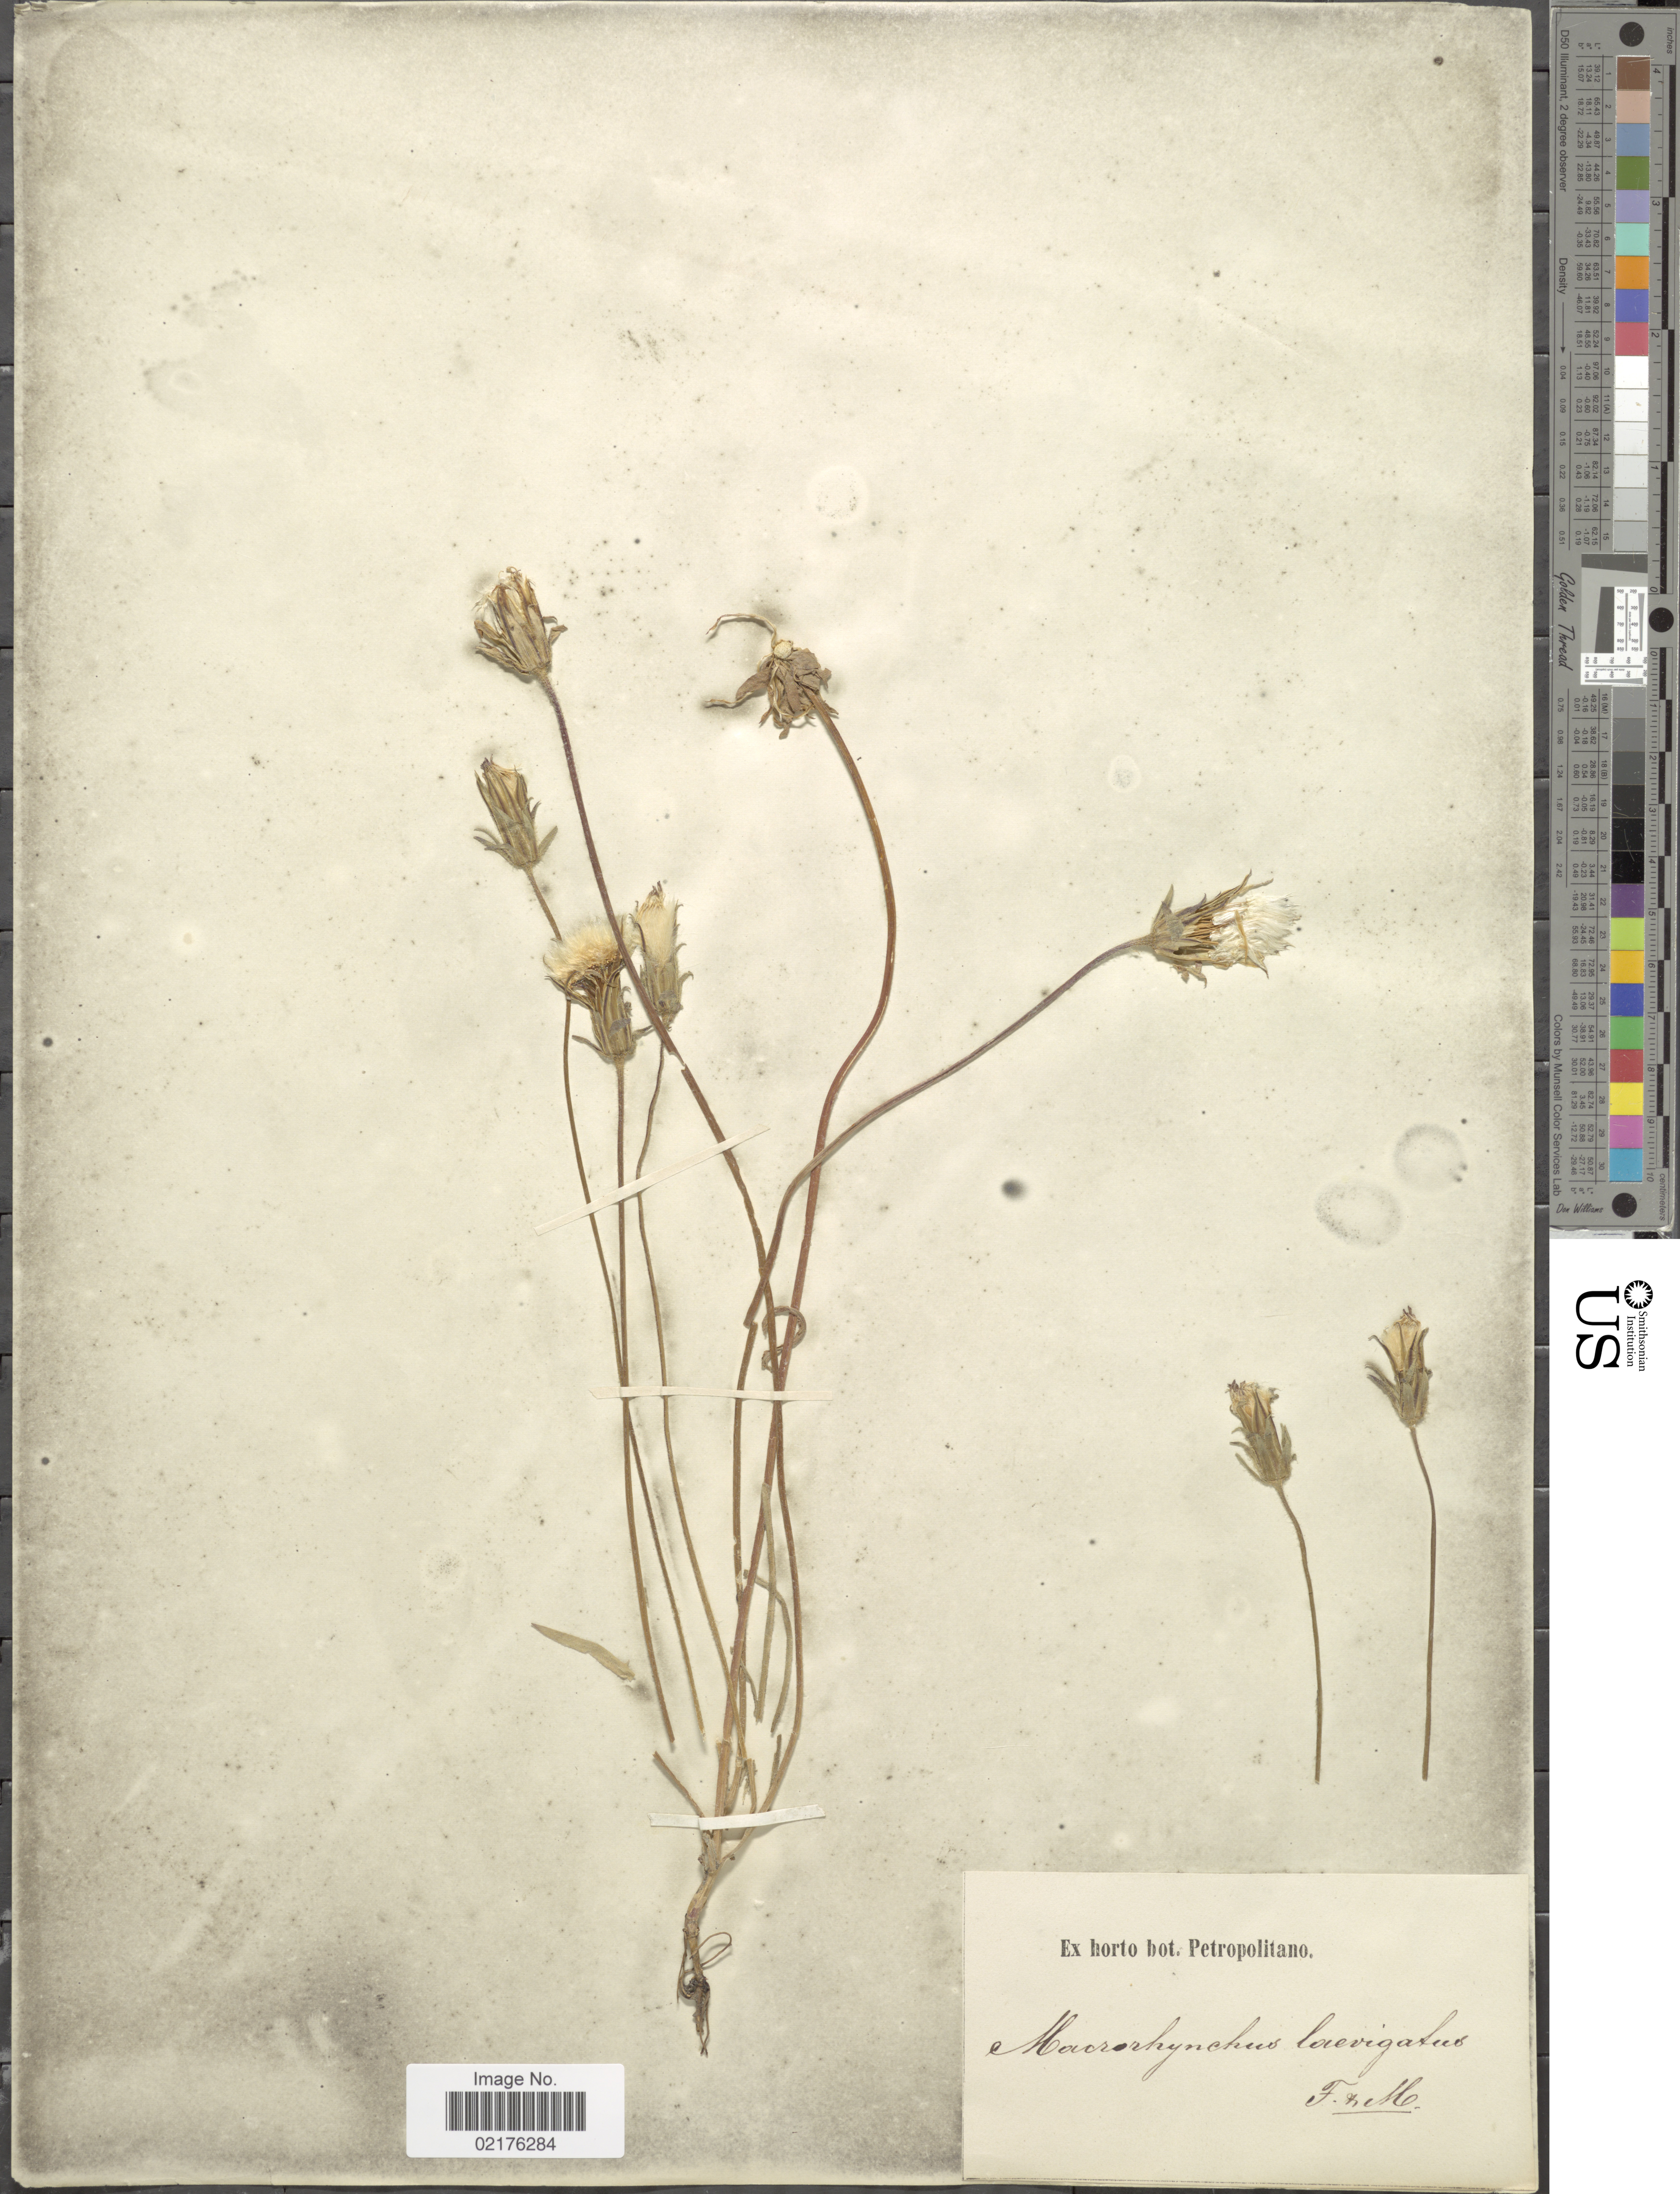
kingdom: Plantae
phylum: Tracheophyta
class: Magnoliopsida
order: Asterales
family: Asteraceae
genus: Agoseris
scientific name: Agoseris laevigata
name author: (Fisch. & C.A. Mey.) Greene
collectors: ex Horto Bot. Petropolitano